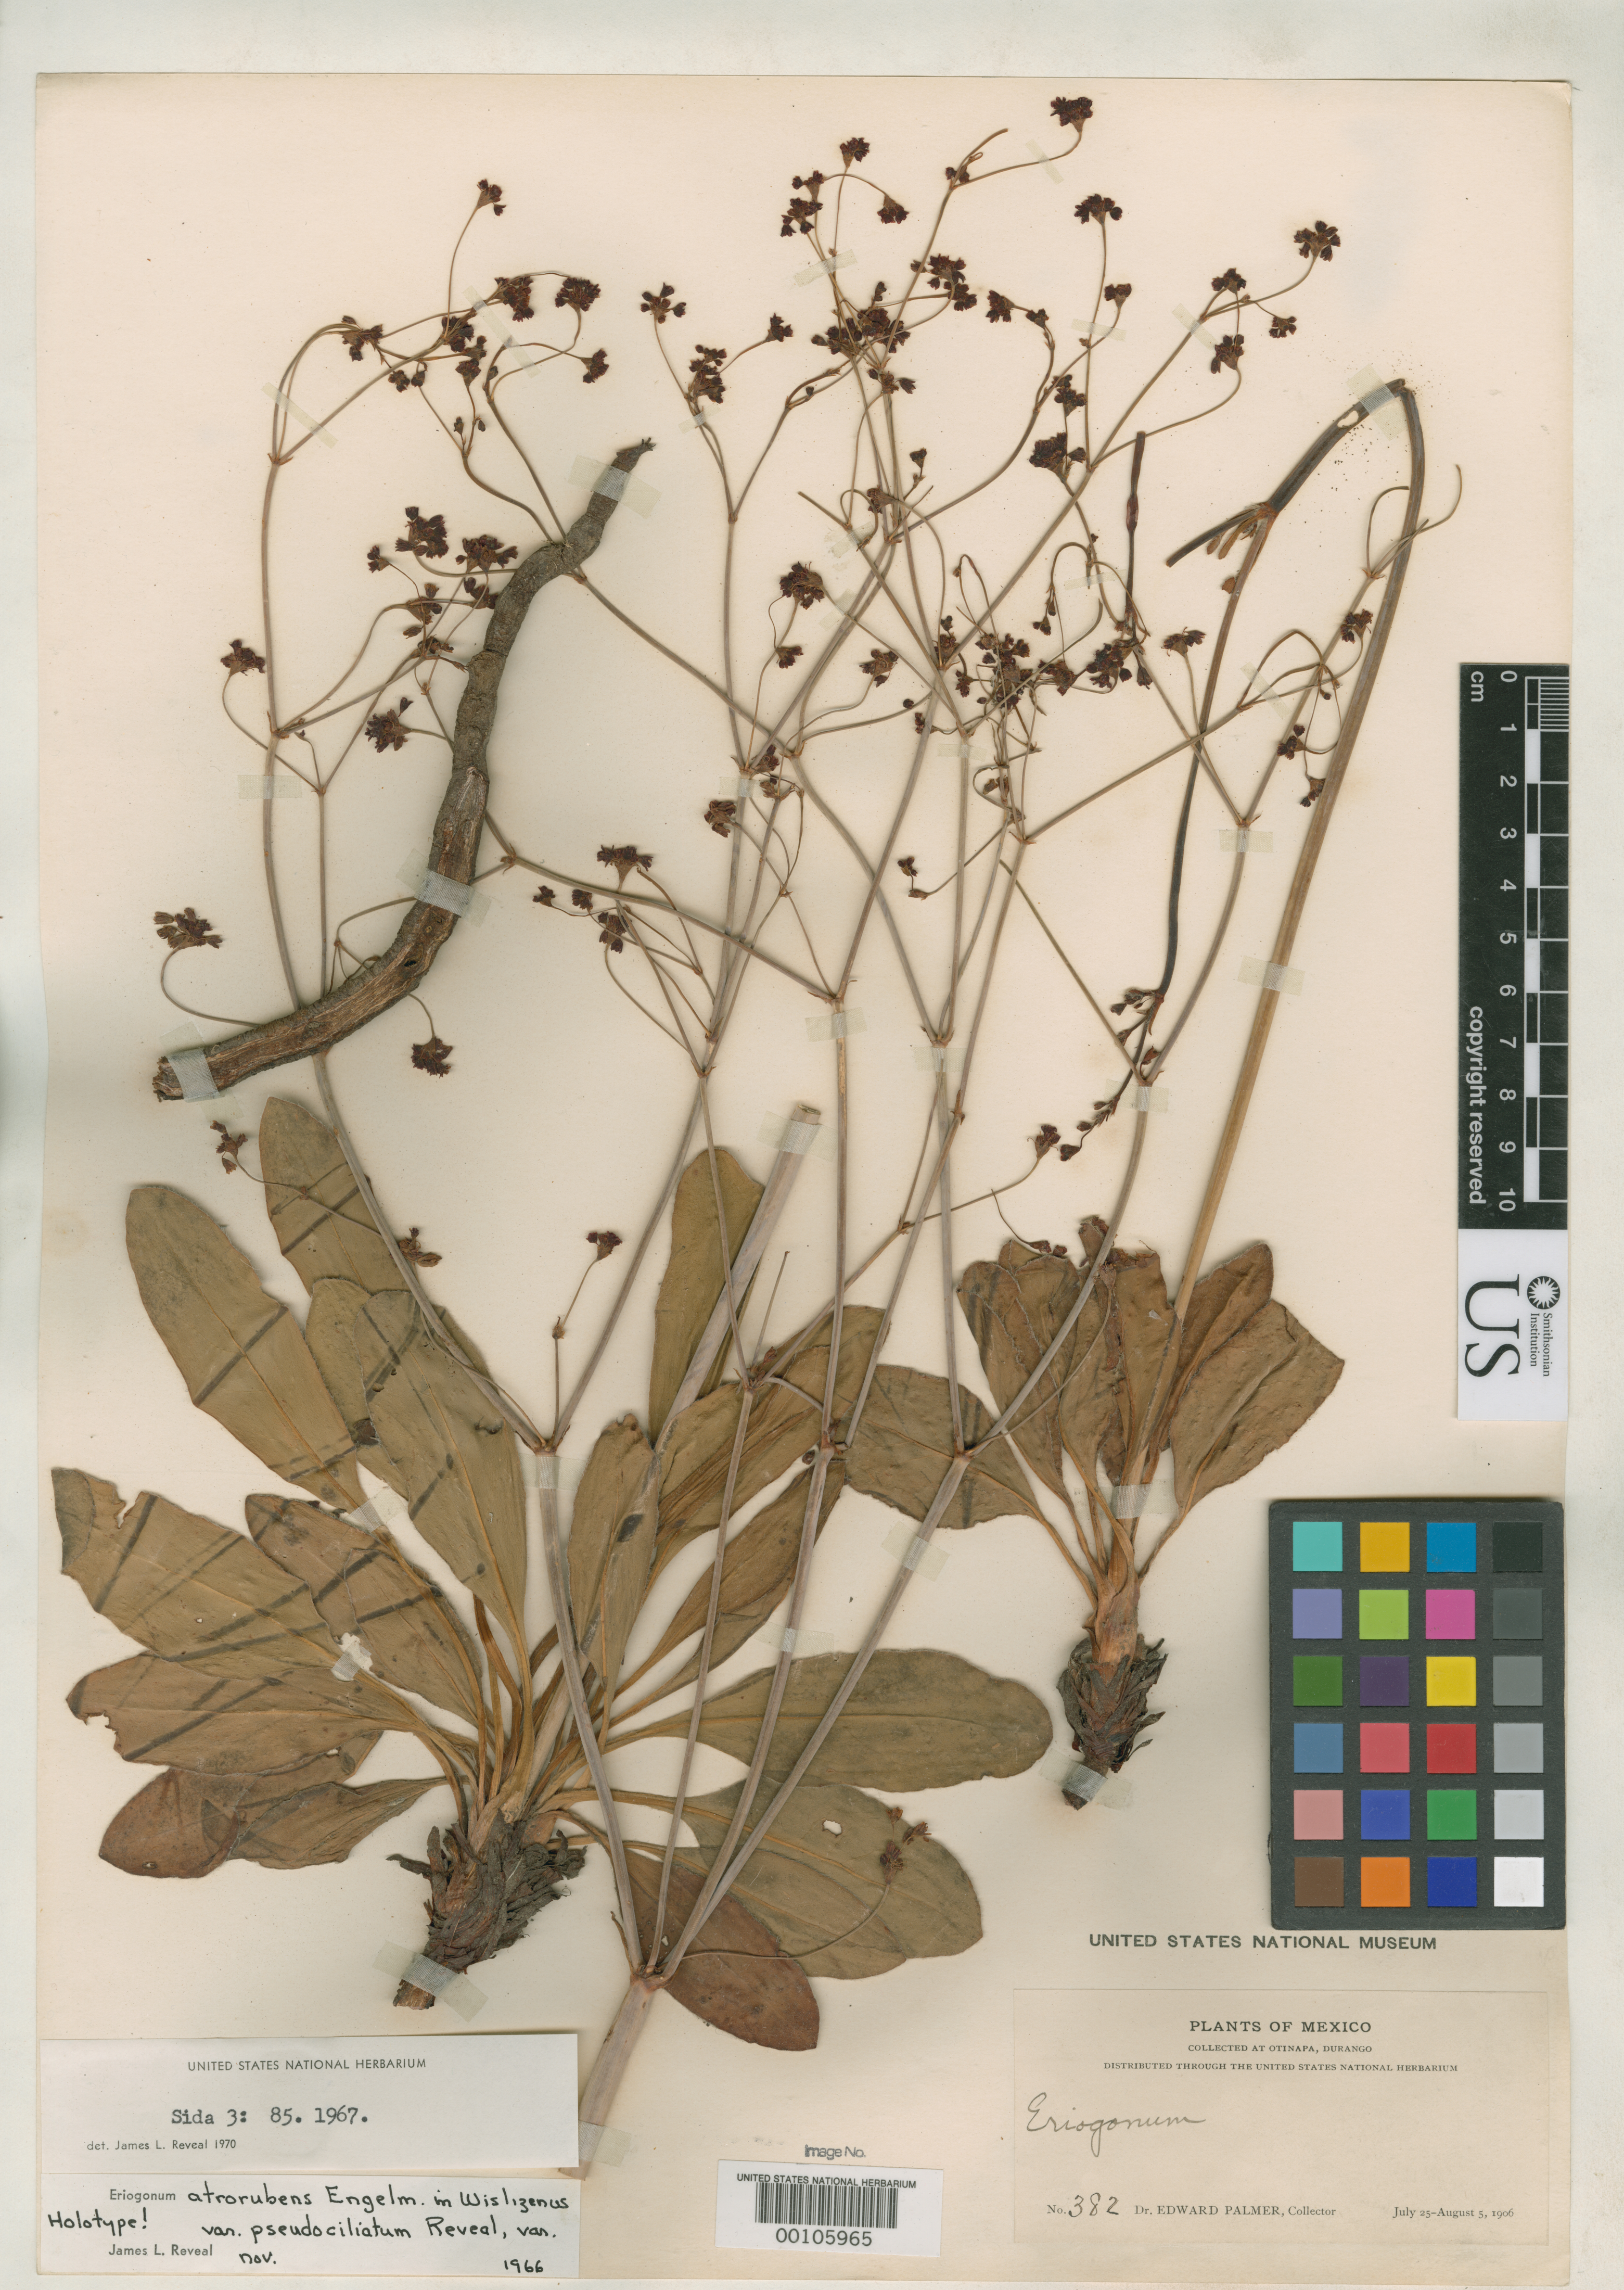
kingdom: Plantae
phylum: Tracheophyta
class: Magnoliopsida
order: Caryophyllales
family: Polygonaceae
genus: Eriogonum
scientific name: Eriogonum atrorubens var. pseudociliatum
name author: Reveal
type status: Holotype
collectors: E. Palmer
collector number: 382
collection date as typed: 25 Jul 1906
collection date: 1906-07-25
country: Mexico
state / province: Durango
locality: Otinapa, NW of Cd. Durango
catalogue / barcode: US 571407